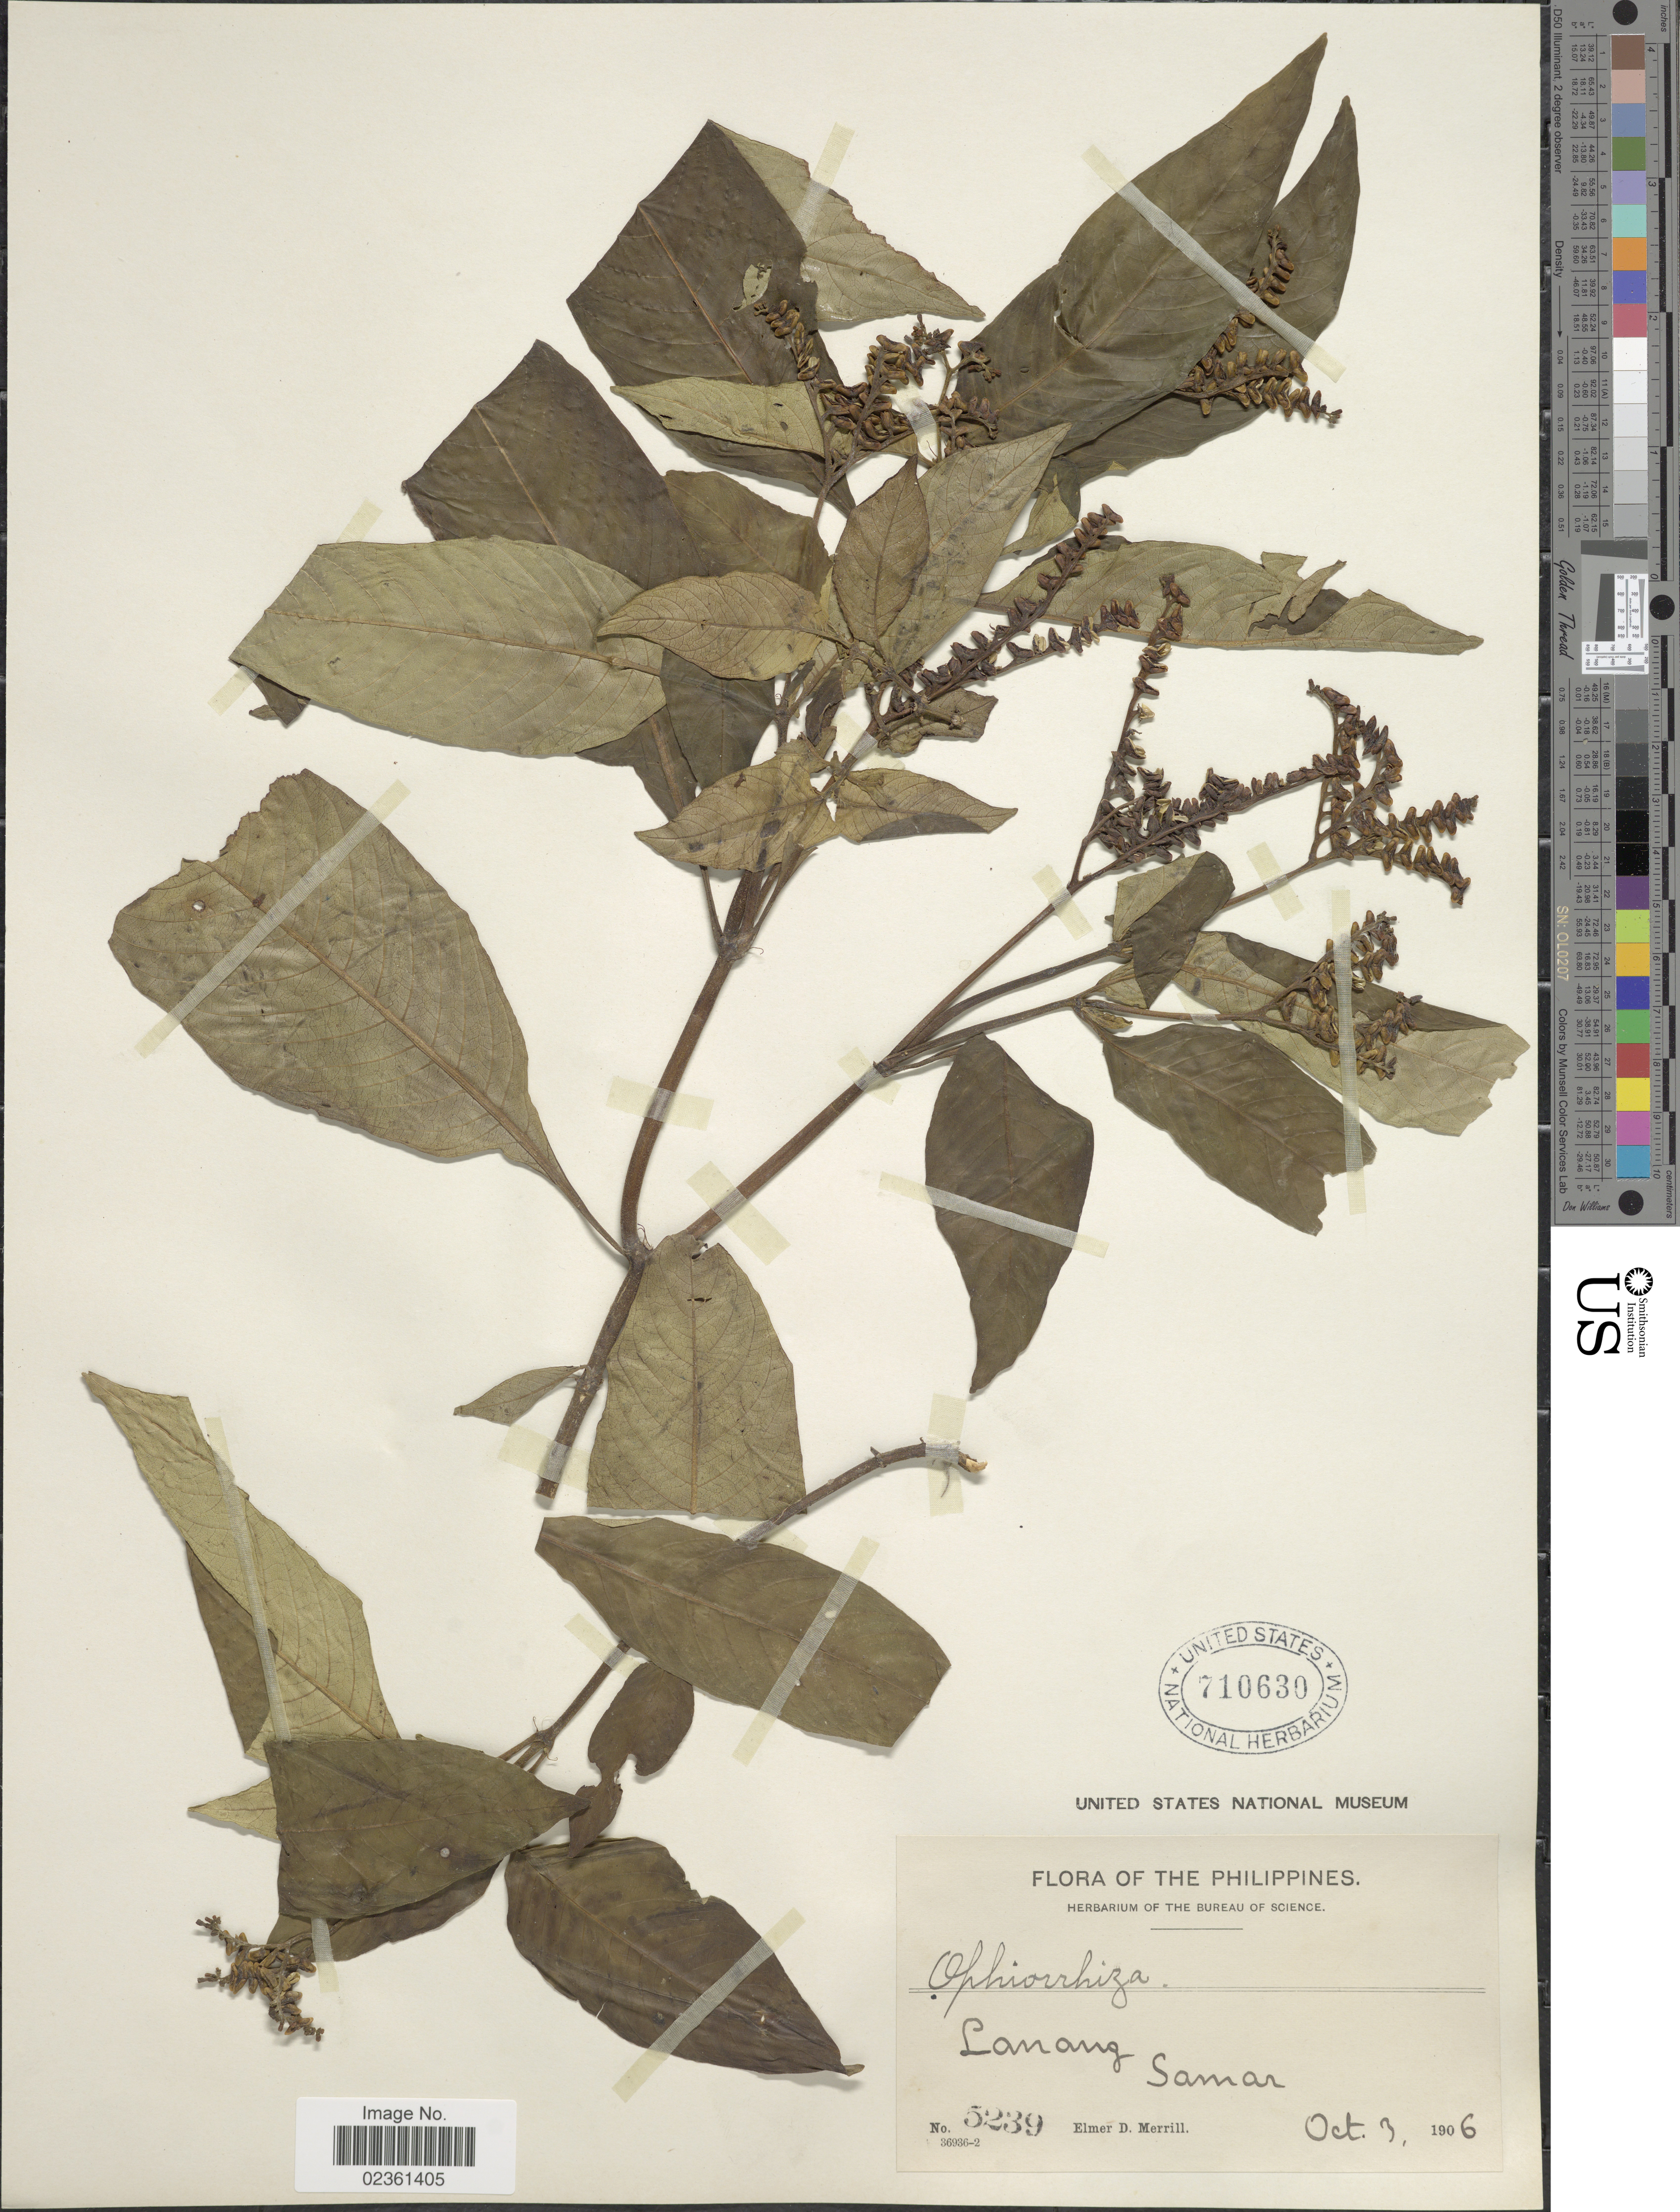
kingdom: Plantae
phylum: Tracheophyta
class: Magnoliopsida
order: Gentianales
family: Rubiaceae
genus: Ophiorrhiza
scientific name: Ophiorrhiza mungos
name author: L.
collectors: E. D. Merrill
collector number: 5239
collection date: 1906-10-03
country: Philippines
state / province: Eastern Visayas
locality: Lanang, Samar.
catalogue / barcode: US 710630